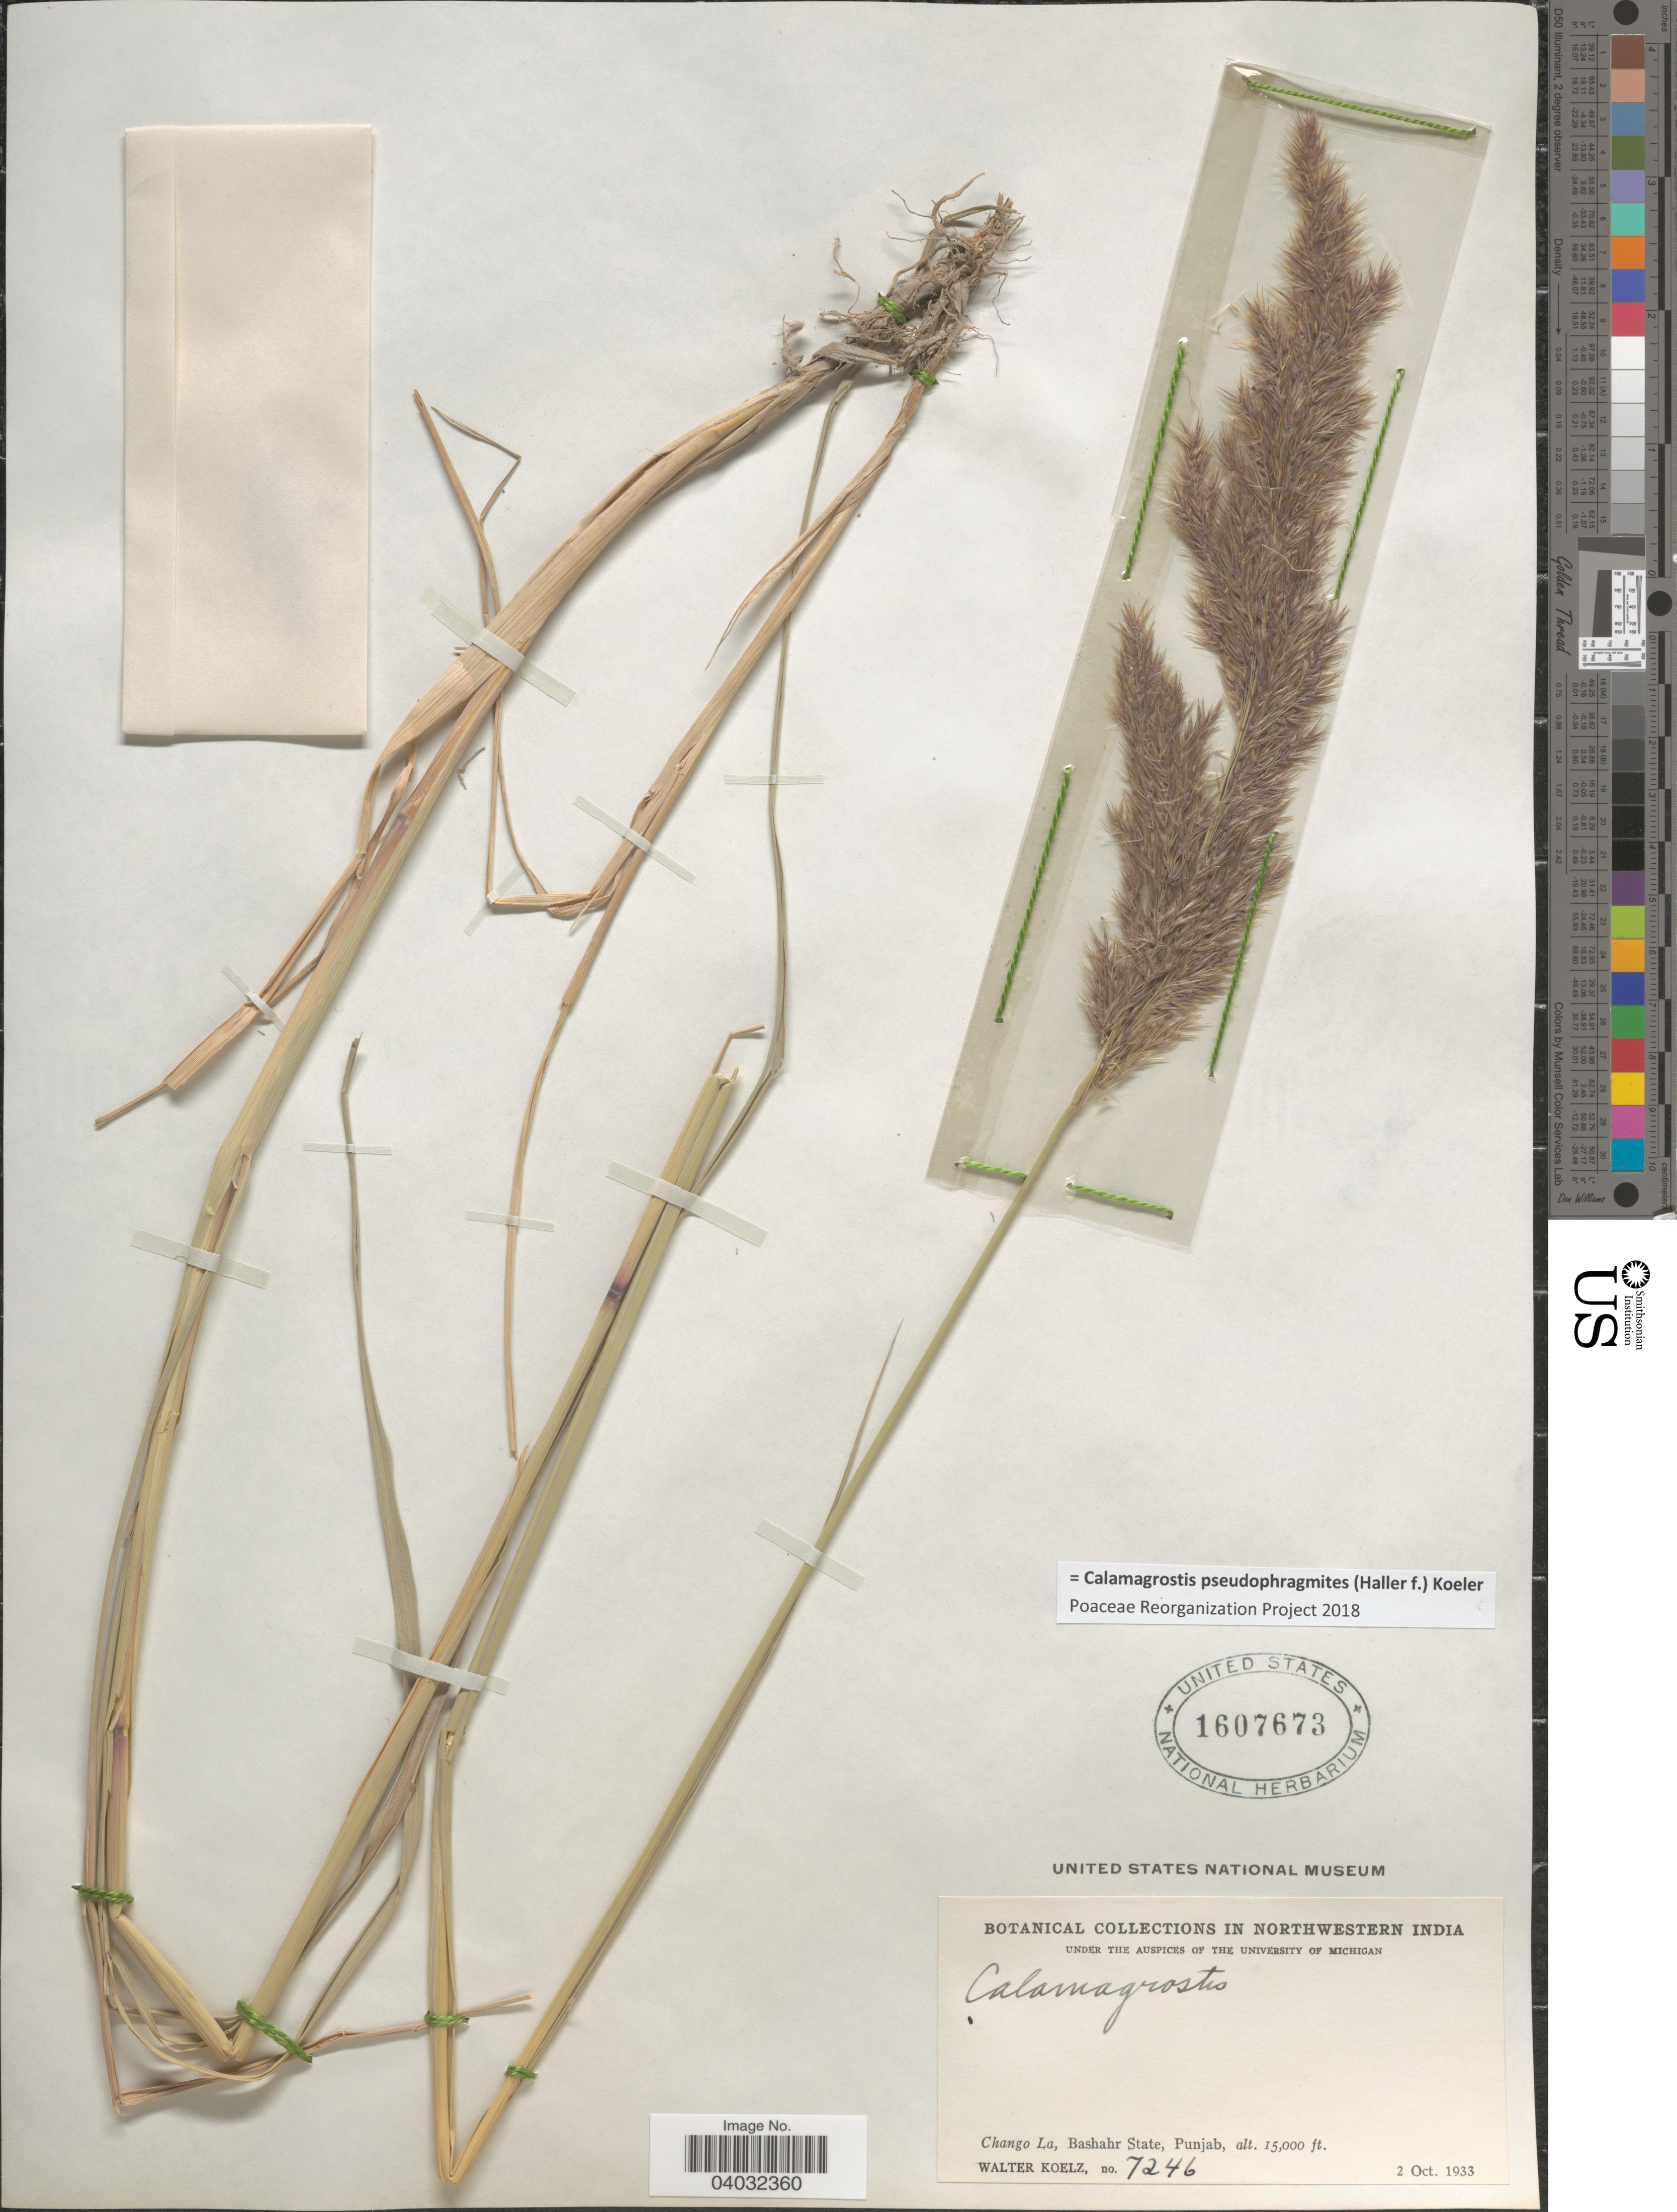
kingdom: Plantae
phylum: Tracheophyta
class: Liliopsida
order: Poales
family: Poaceae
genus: Calamagrostis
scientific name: Calamagrostis pseudophragmites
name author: (Haller f.) Koeler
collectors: W. N. Koelz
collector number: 7246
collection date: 1933-10-02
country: India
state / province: Punjab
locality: Northwestern India. Chango La, Bashahr State.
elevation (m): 4572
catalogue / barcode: US 1607673